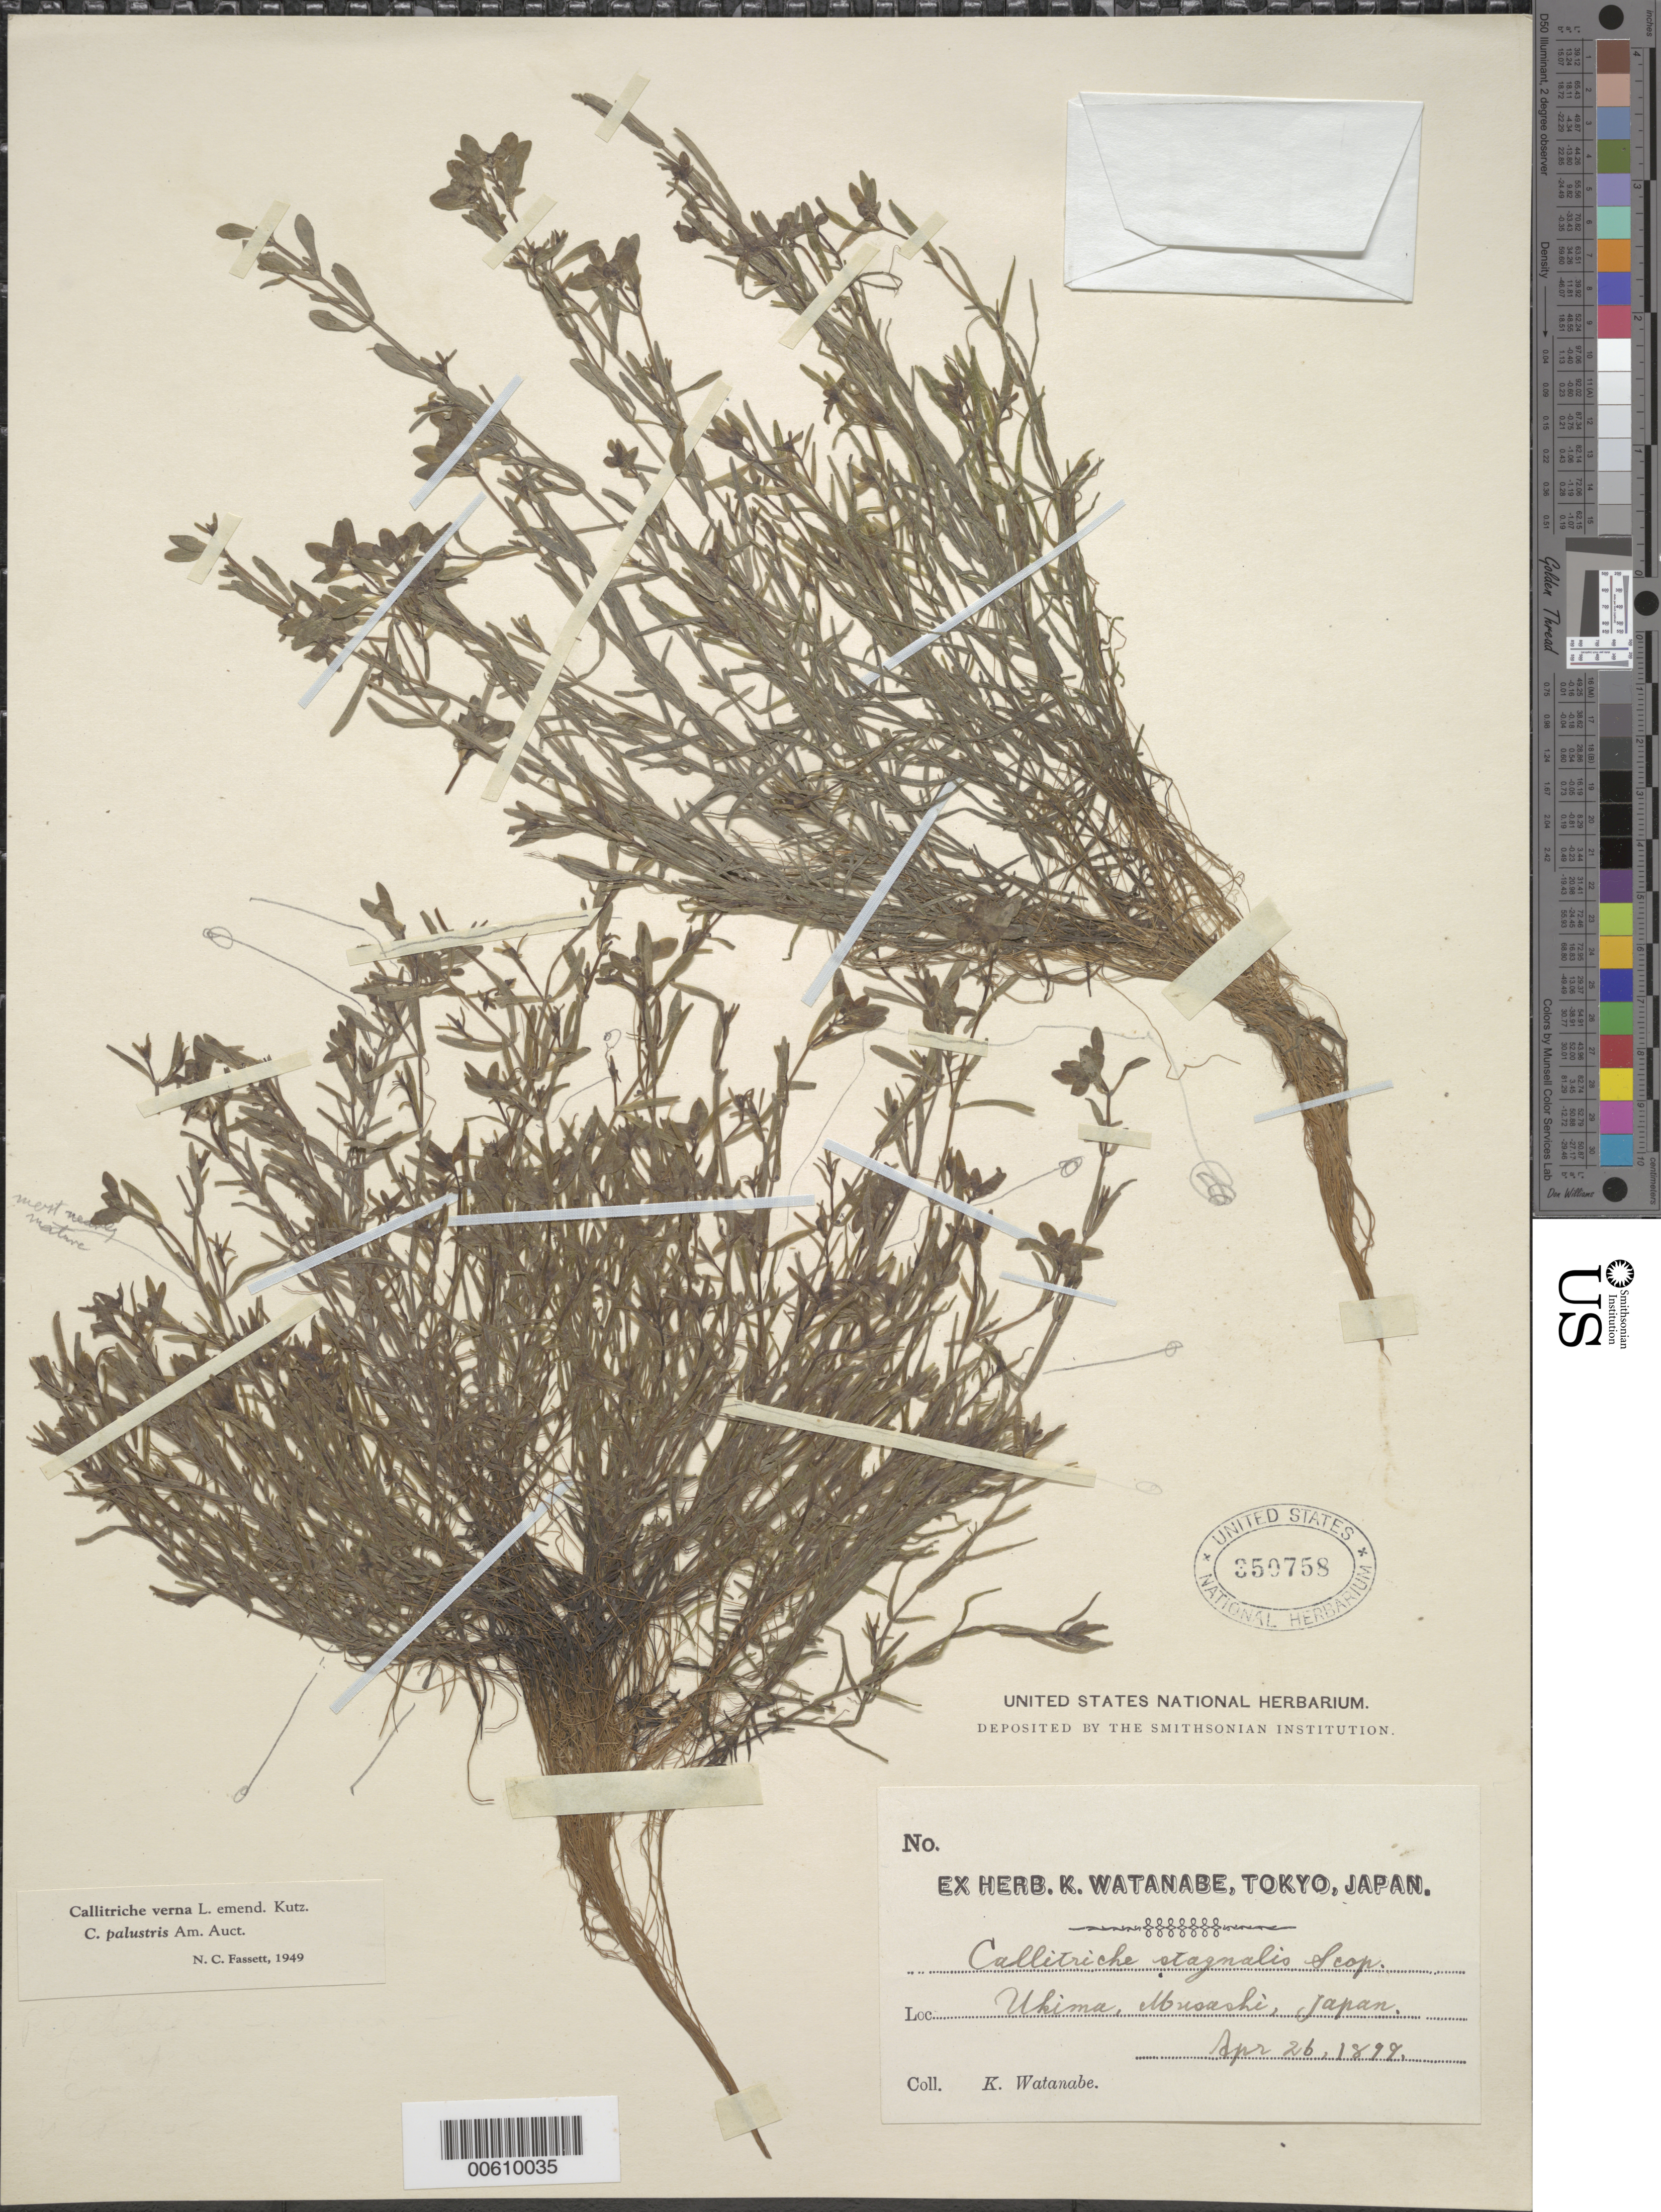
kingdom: Plantae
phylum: Tracheophyta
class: Magnoliopsida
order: Lamiales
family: Plantaginaceae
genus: Callitriche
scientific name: Callitriche verna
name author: L.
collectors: K. Watanabe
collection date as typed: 26 Apr 1899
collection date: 1899-04-26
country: Japan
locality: Ukima, Musashi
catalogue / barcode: US 350758